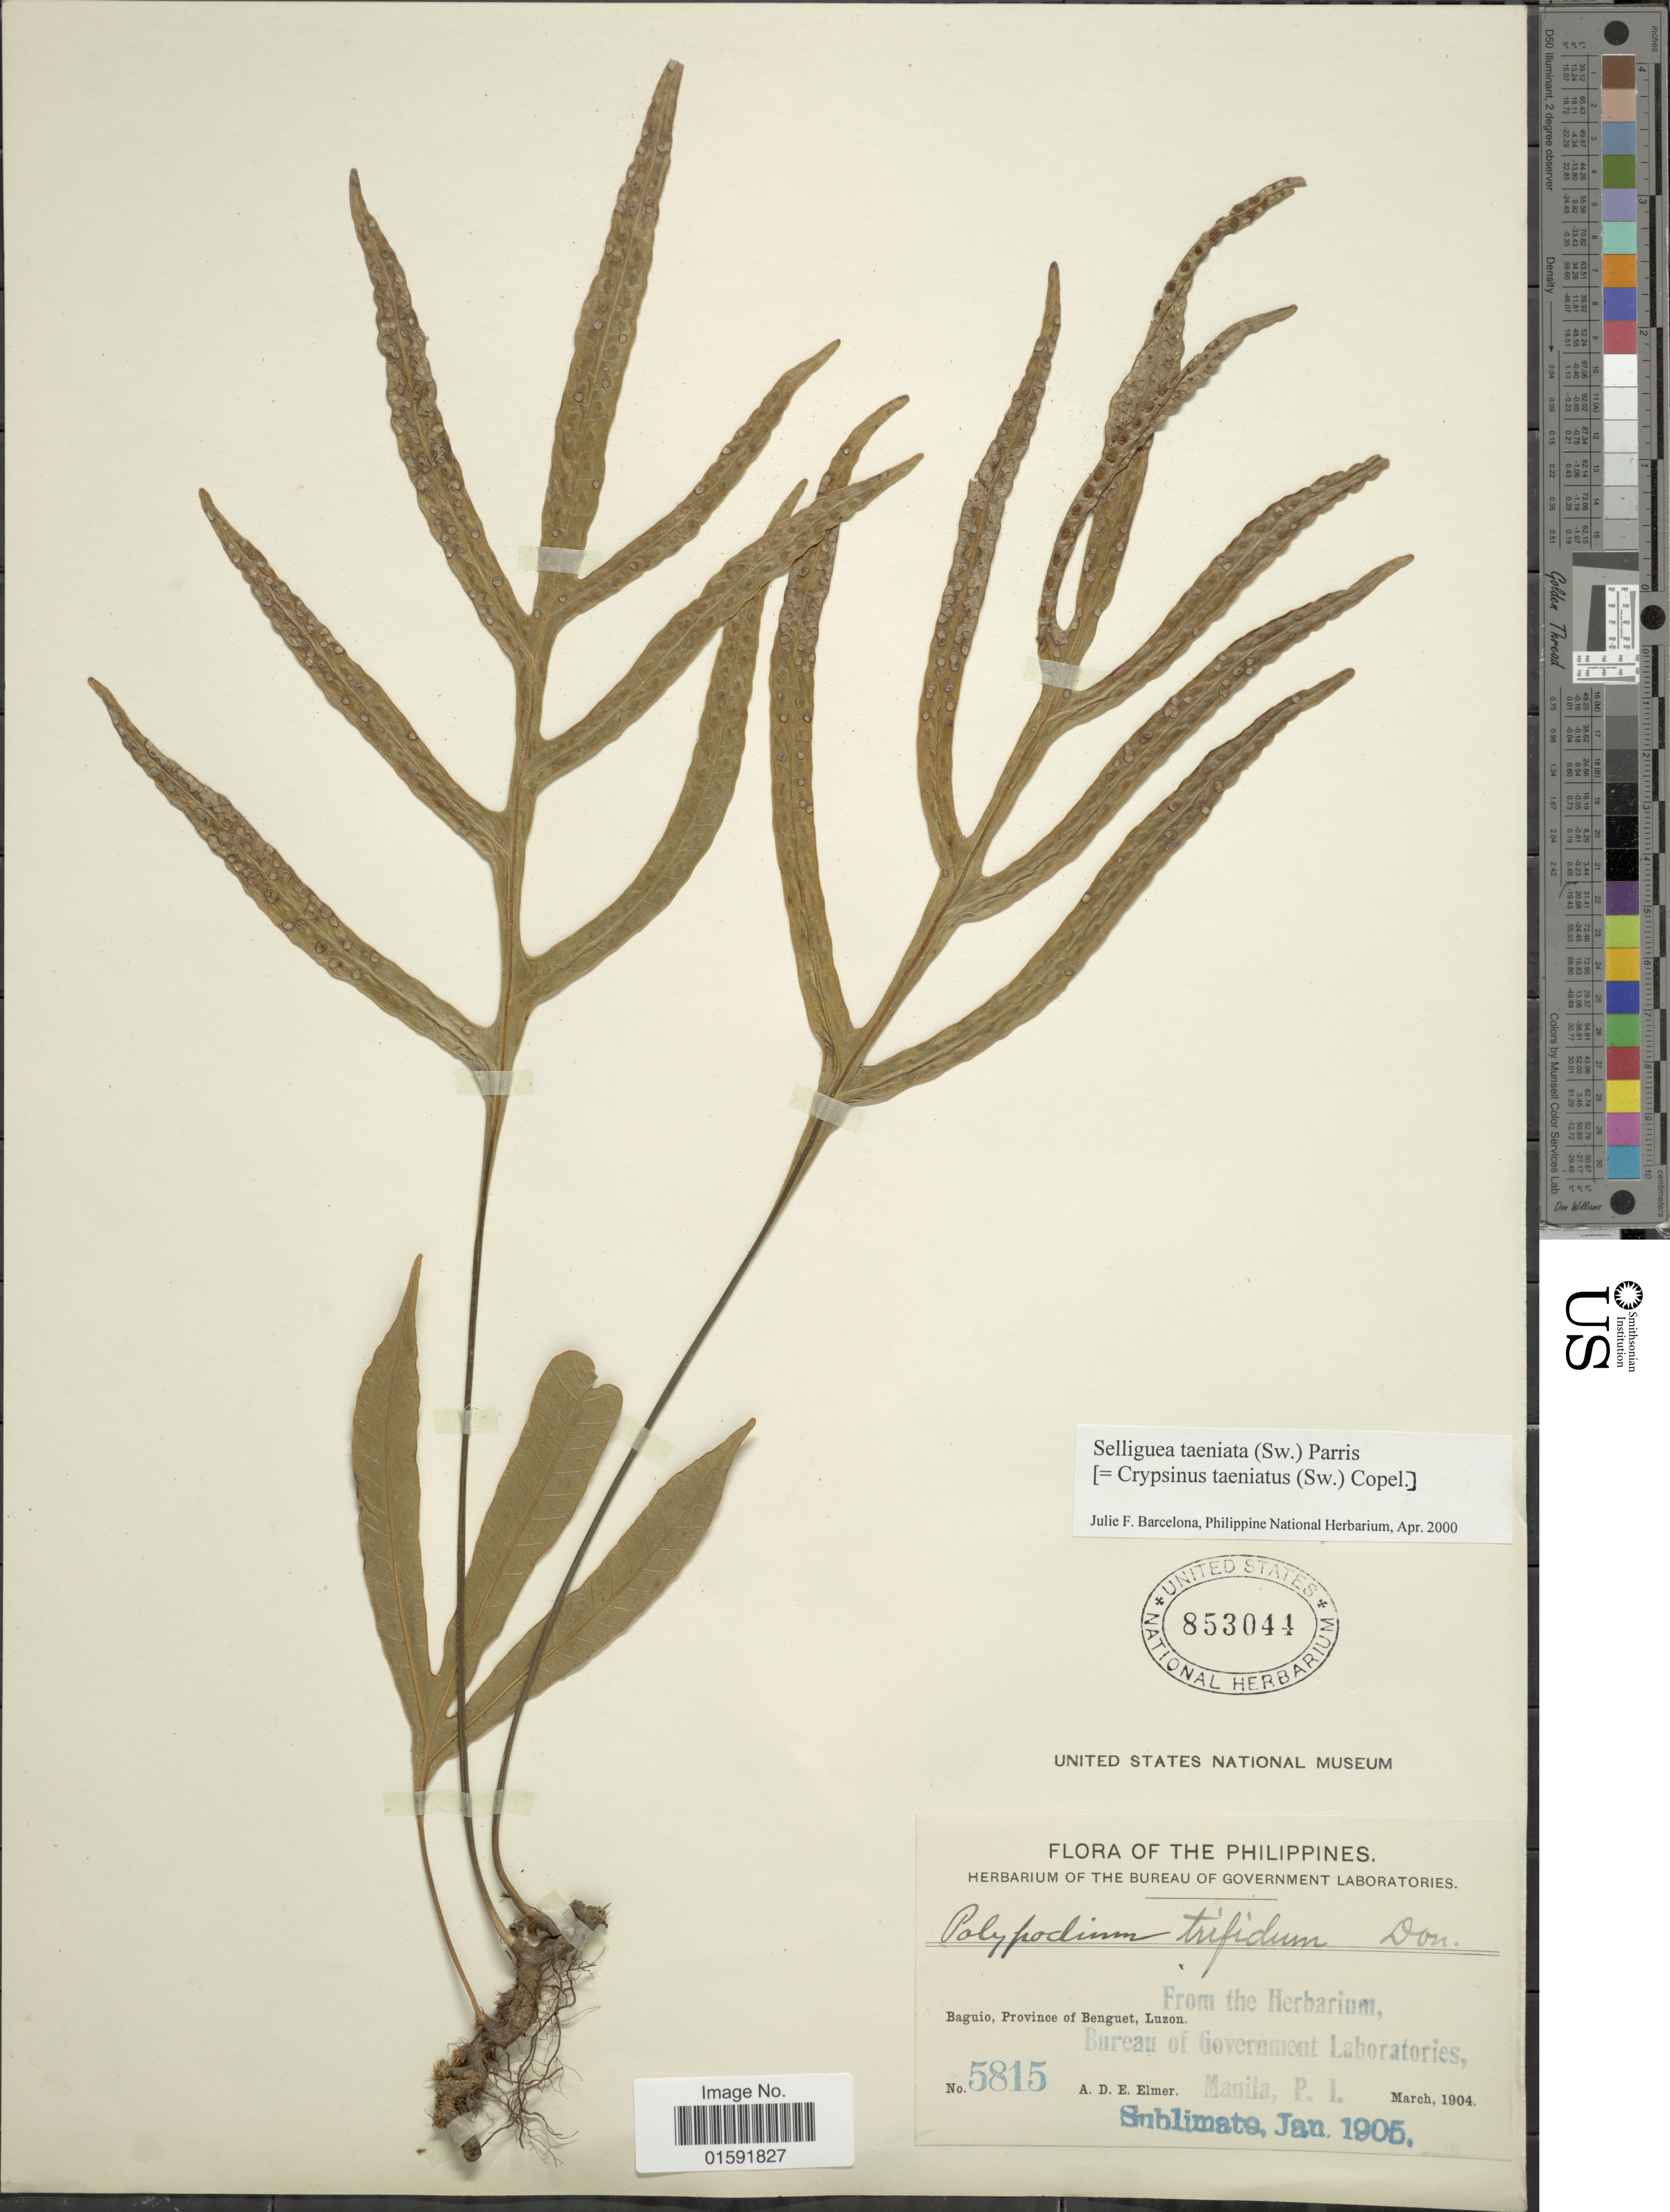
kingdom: Plantae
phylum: Tracheophyta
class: Polypodiopsida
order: Polypodiales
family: Polypodiaceae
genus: Selliguea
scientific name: Selliguea taeniata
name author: Parris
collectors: A. D. E. Elmer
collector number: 5815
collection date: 1904-03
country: Philippines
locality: Baguio, Province of Bneguet, Luzon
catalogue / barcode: US 853044